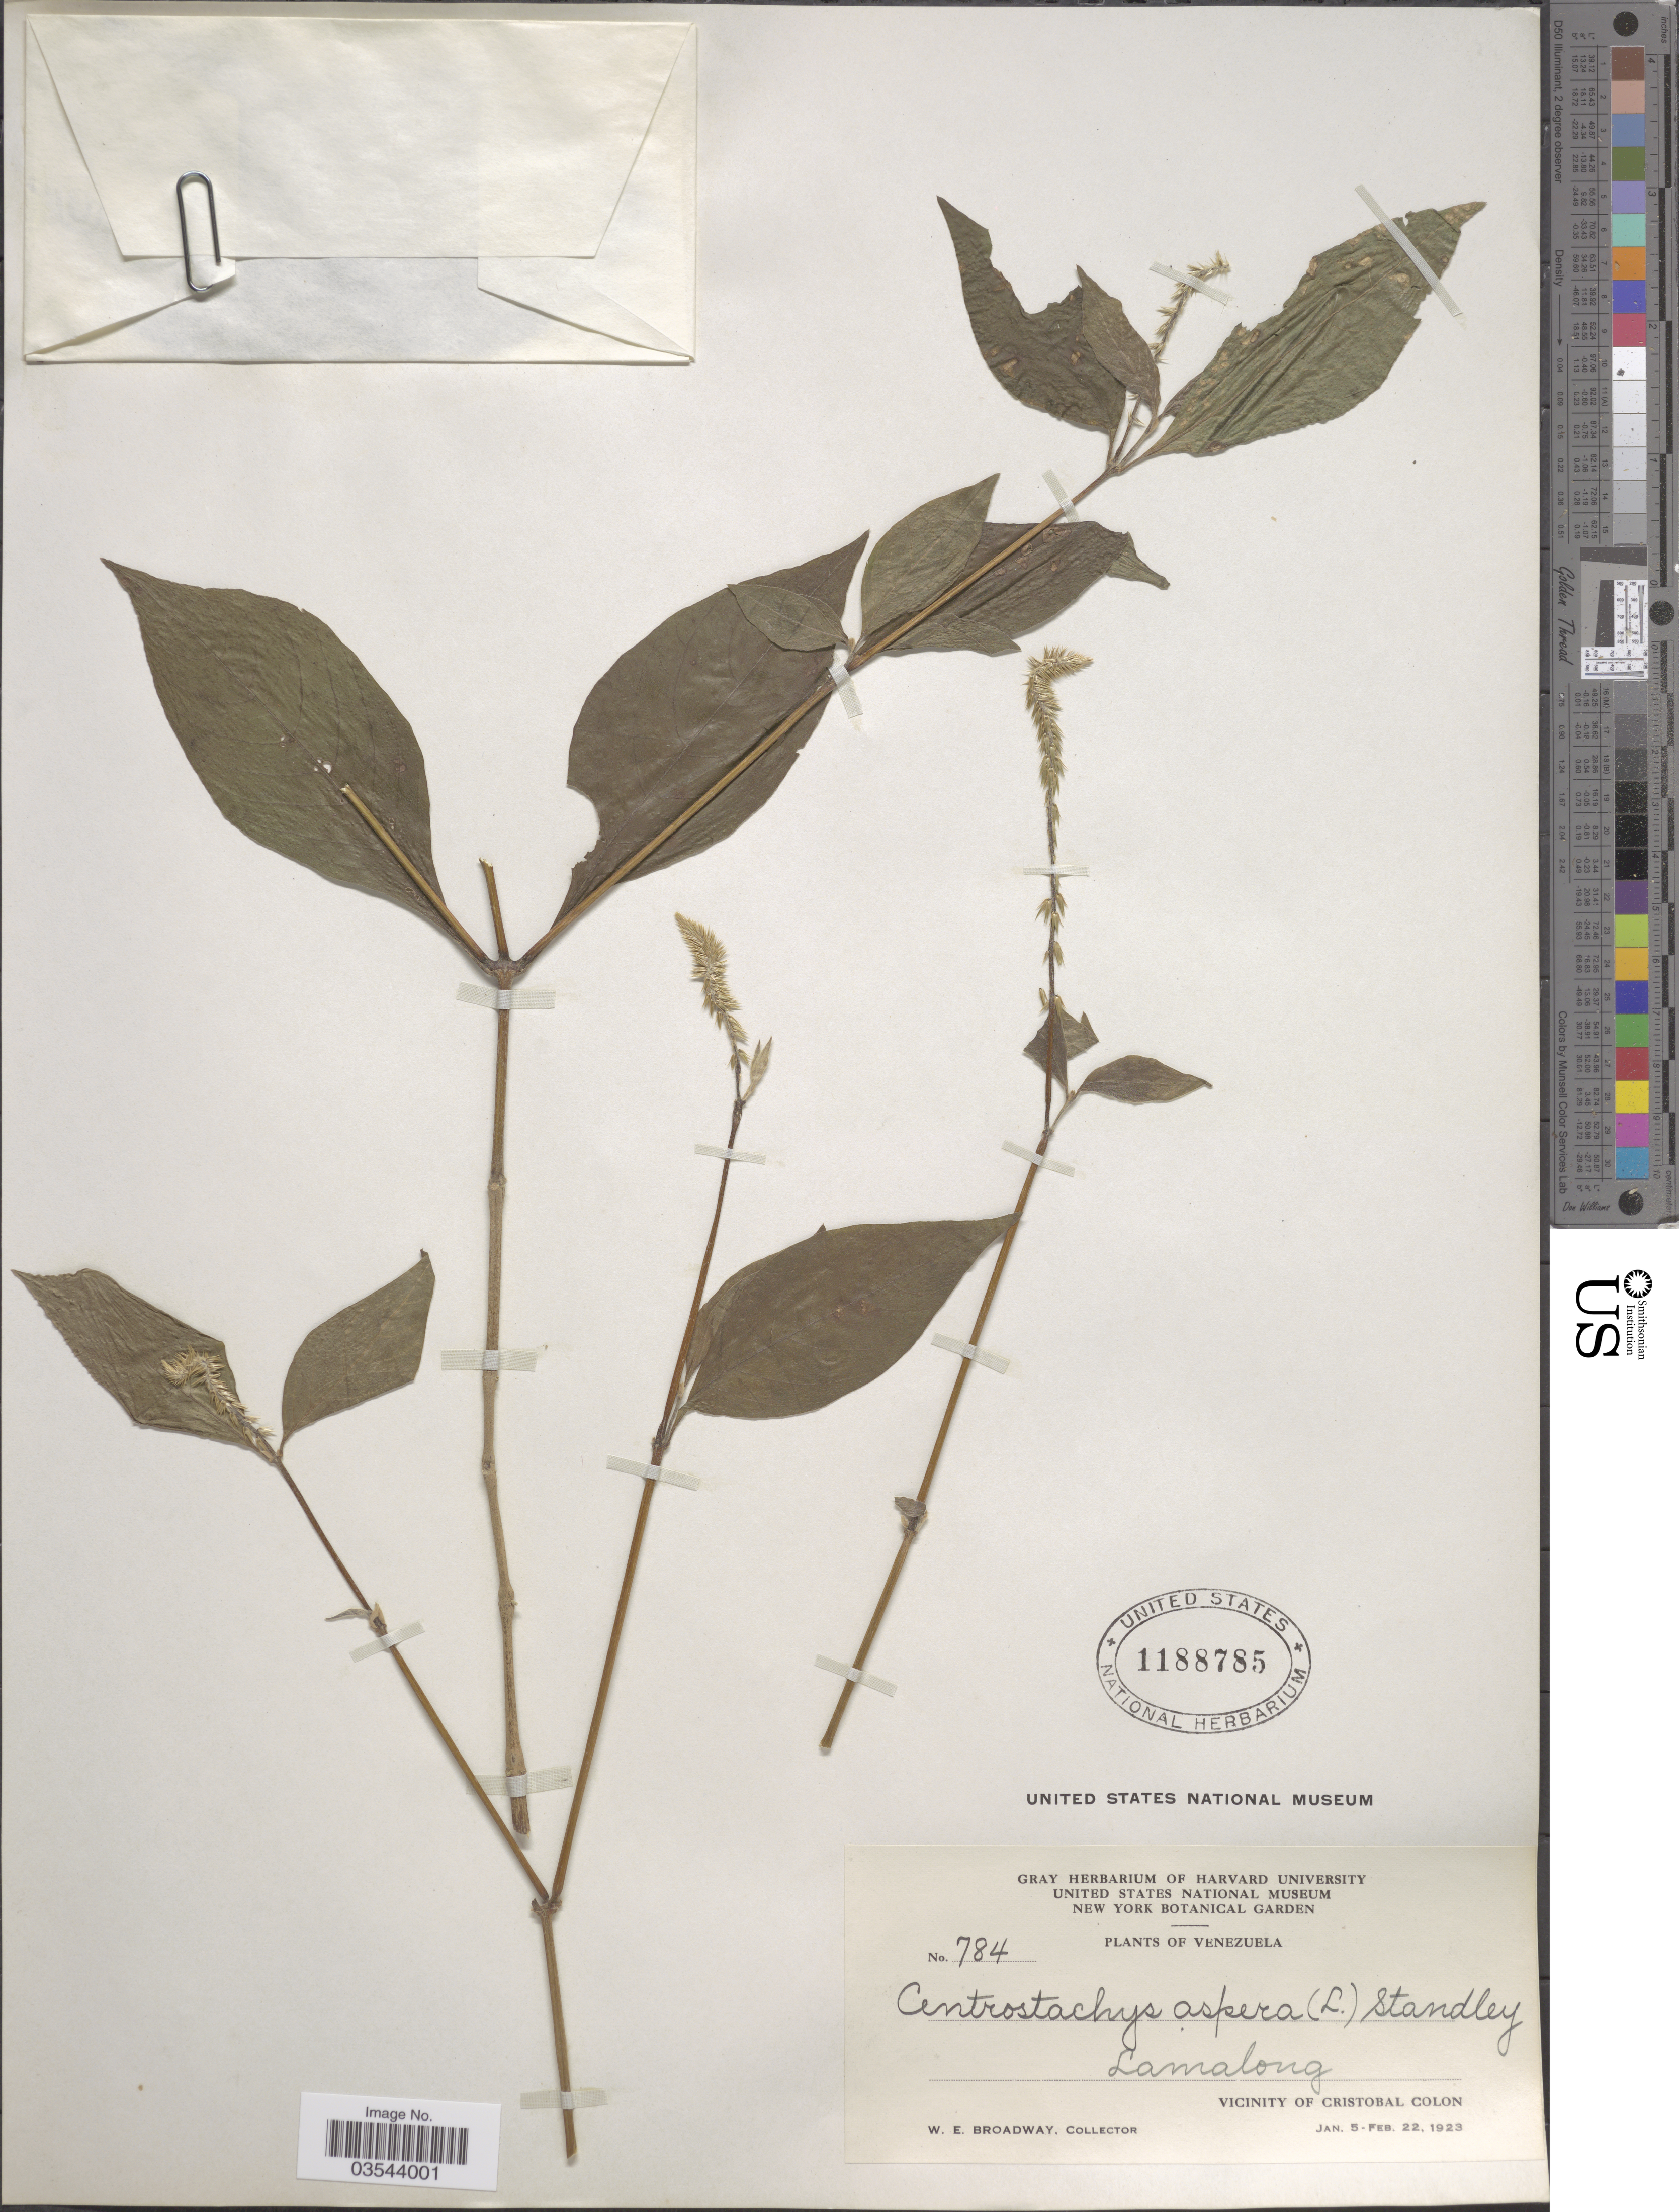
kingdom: Plantae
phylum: Tracheophyta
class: Magnoliopsida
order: Caryophyllales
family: Amaranthaceae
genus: Achyranthes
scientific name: Achyranthes aspera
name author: L.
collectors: W. E. Broadway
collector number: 784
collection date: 1923-01-05/1923-02-22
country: Venezuela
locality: Lamalong, Vicinity of Cristobal Colon.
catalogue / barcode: US 1188785